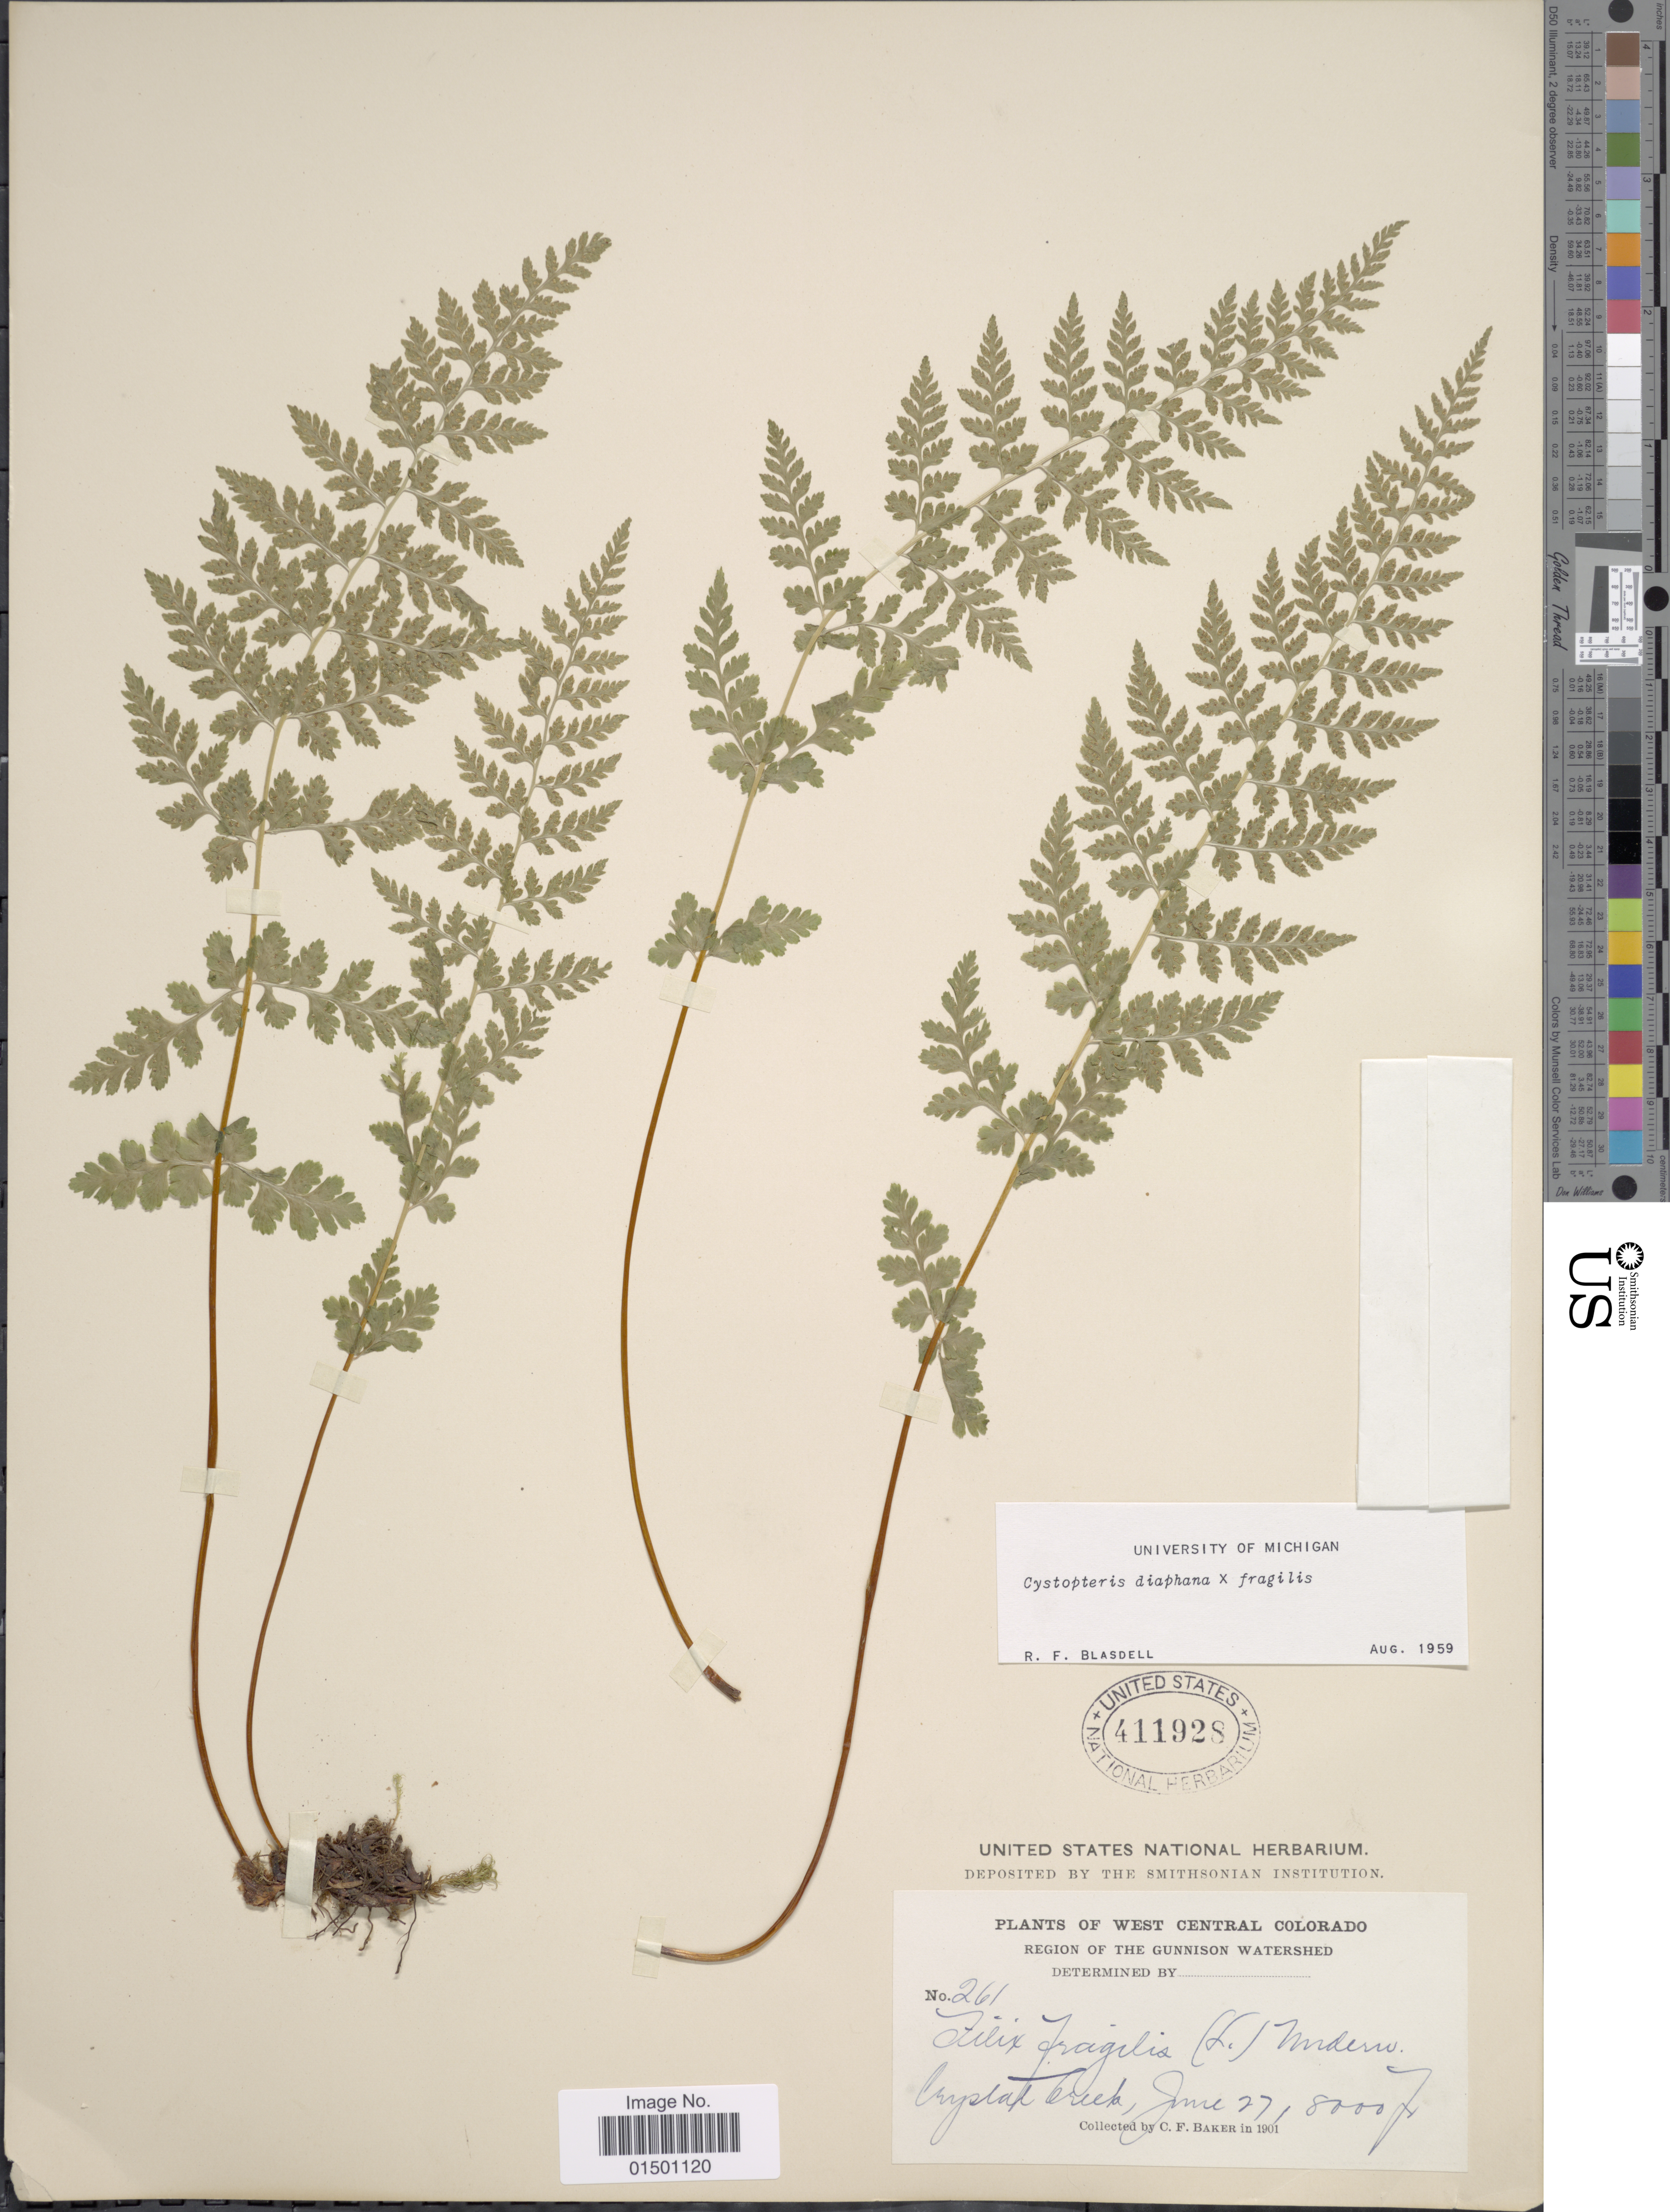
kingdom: Plantae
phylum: Tracheophyta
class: Polypodiopsida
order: Polypodiales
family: Cystopteridaceae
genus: Cystopteris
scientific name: Cystopteris diaphana x C. fragilis (L.) Bernh.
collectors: C. F. Baker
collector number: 261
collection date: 1901-06-27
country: United States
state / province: Colorado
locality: West Central Colorado, Region of the Gunnison Watershed, Crystal Creek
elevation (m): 2438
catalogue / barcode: US 411928